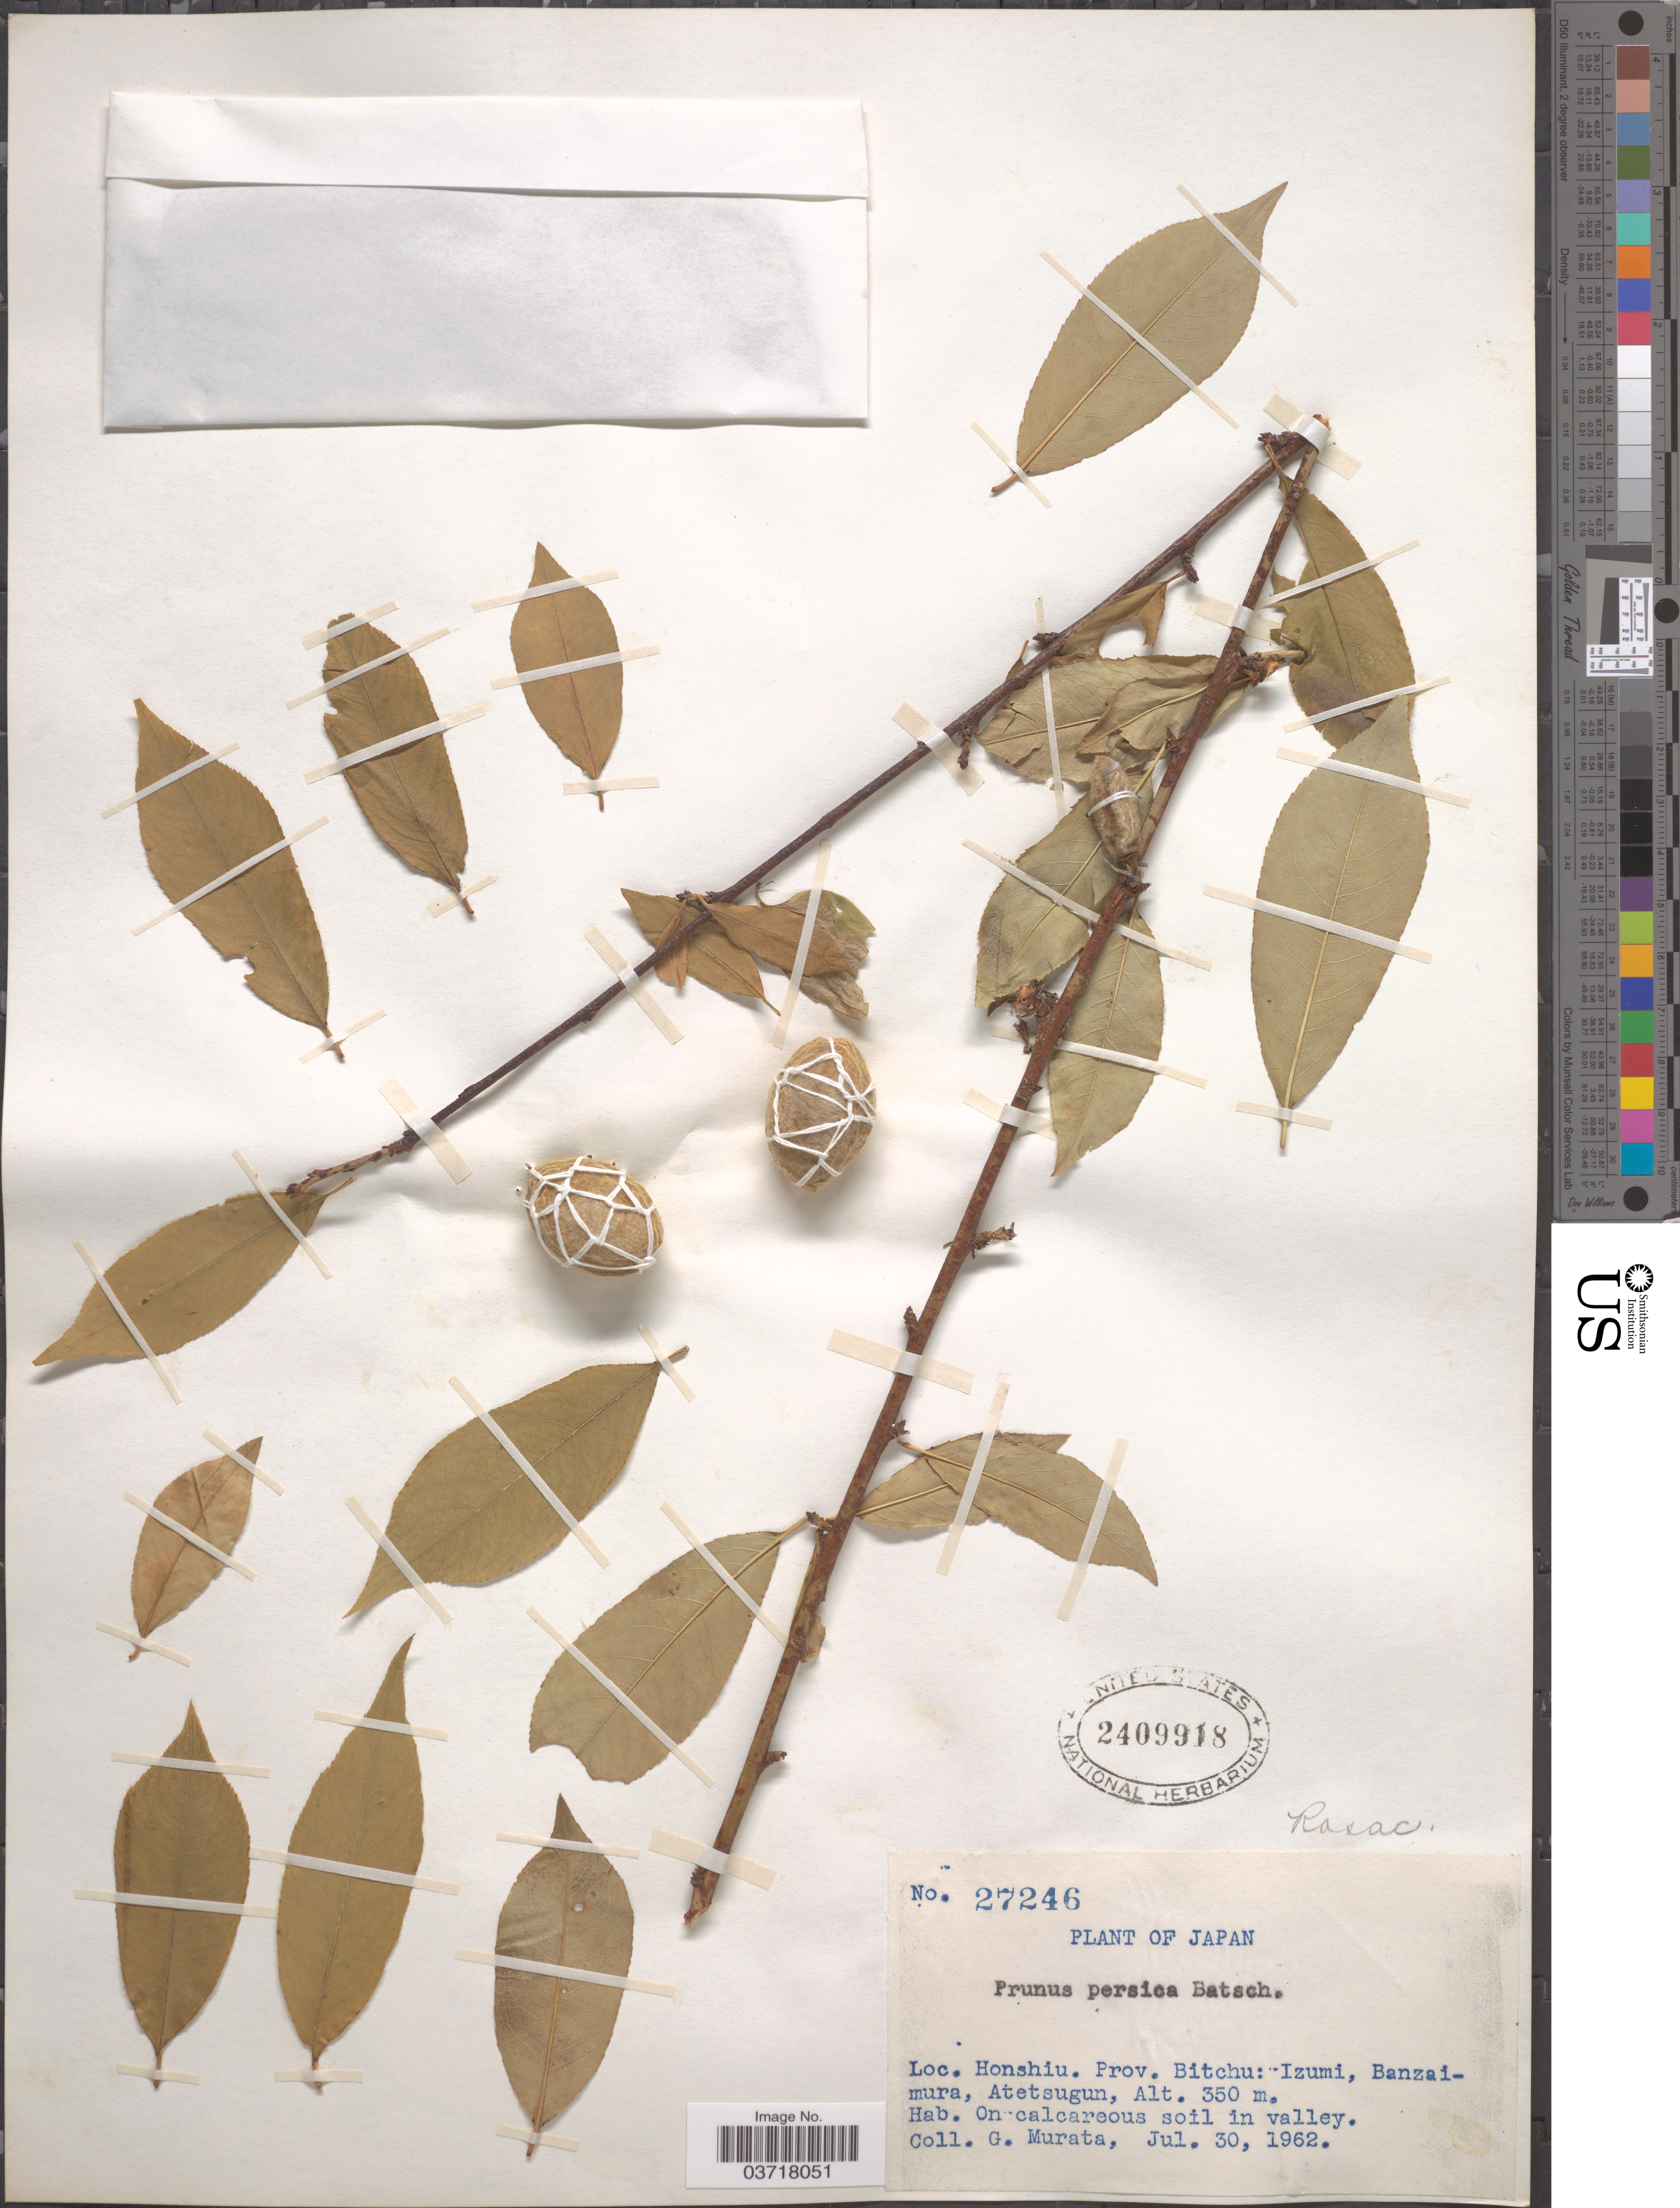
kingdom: Plantae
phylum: Tracheophyta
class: Magnoliopsida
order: Rosales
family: Rosaceae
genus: Prunus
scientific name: Prunus persica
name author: (L.) Batsch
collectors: G. Murata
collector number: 27246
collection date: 1962-07-30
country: Japan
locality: Honshiu. Prov. Bitchu: Izumi, Banzaimura, Atetsugun.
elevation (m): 350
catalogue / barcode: US 2409918